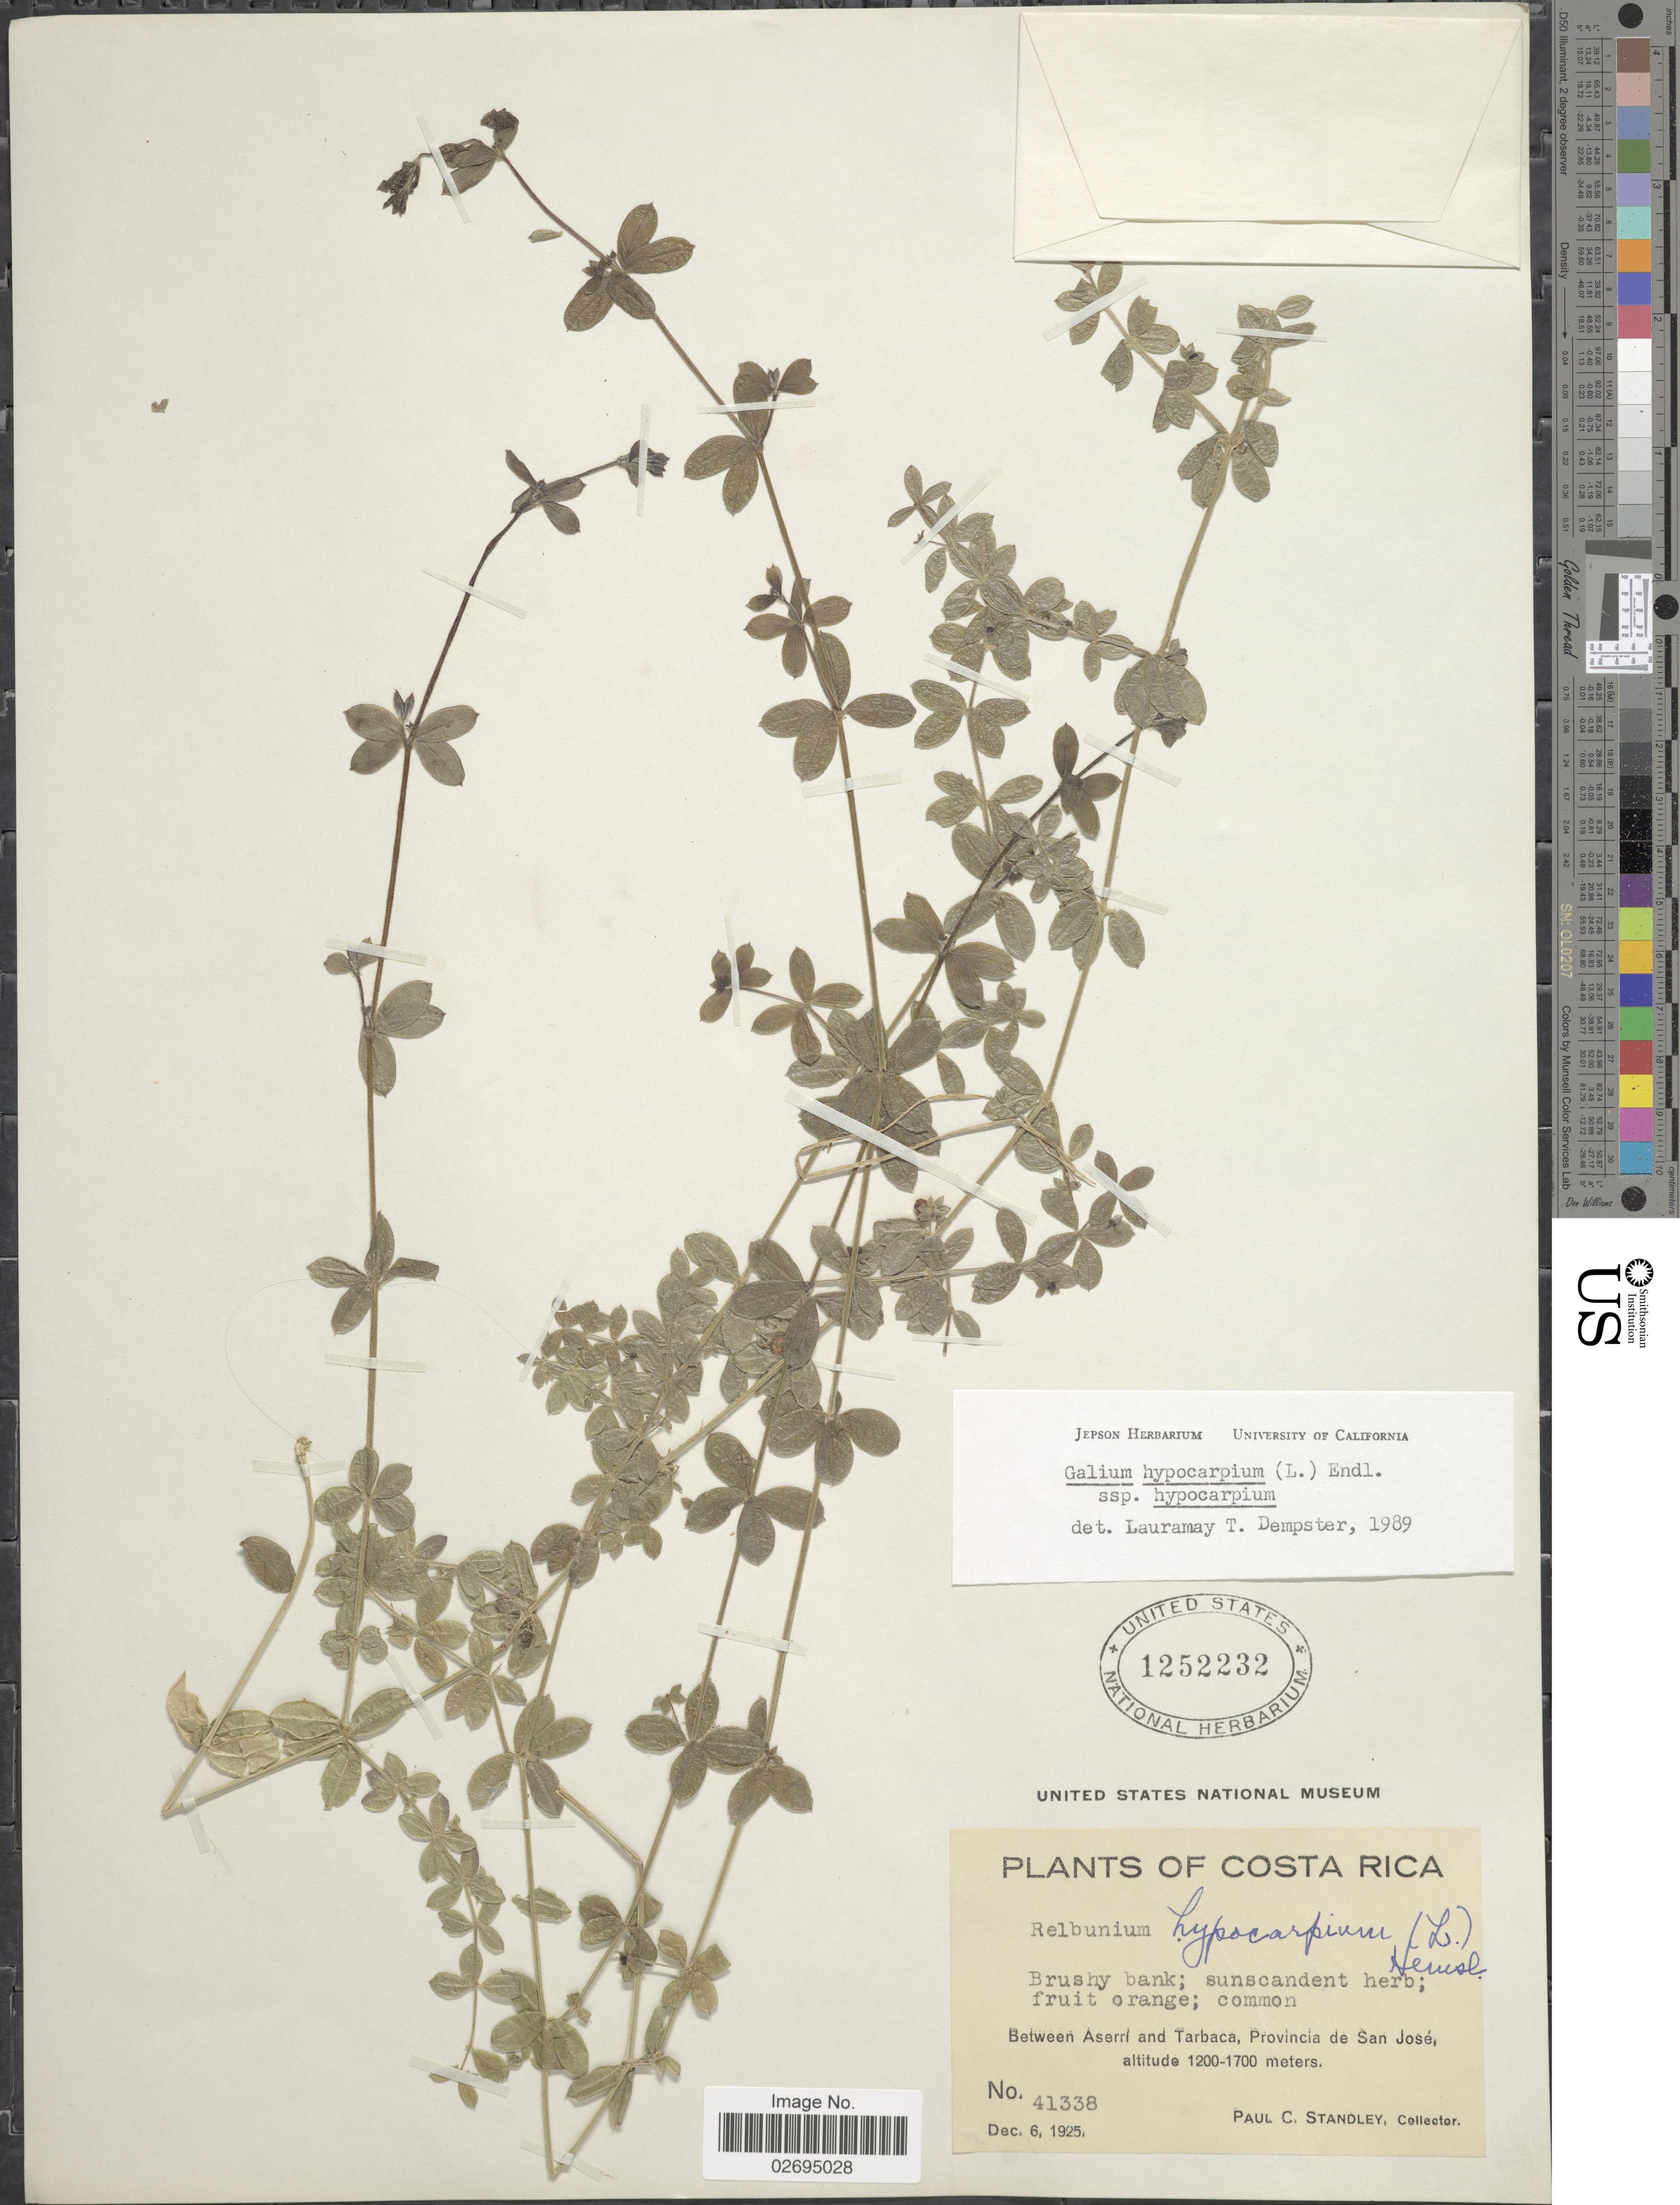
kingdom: Plantae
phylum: Tracheophyta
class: Magnoliopsida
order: Gentianales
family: Rubiaceae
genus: Galium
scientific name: Galium hypocarpium subsp. hypocarpium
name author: (L.) Endl. ex Griseb.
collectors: P. C. Standley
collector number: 41338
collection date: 1925-12-06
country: Costa Rica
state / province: San José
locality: Brushy bank; Between Aserrí and Tarbaca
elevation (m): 1200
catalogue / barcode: US 1252232